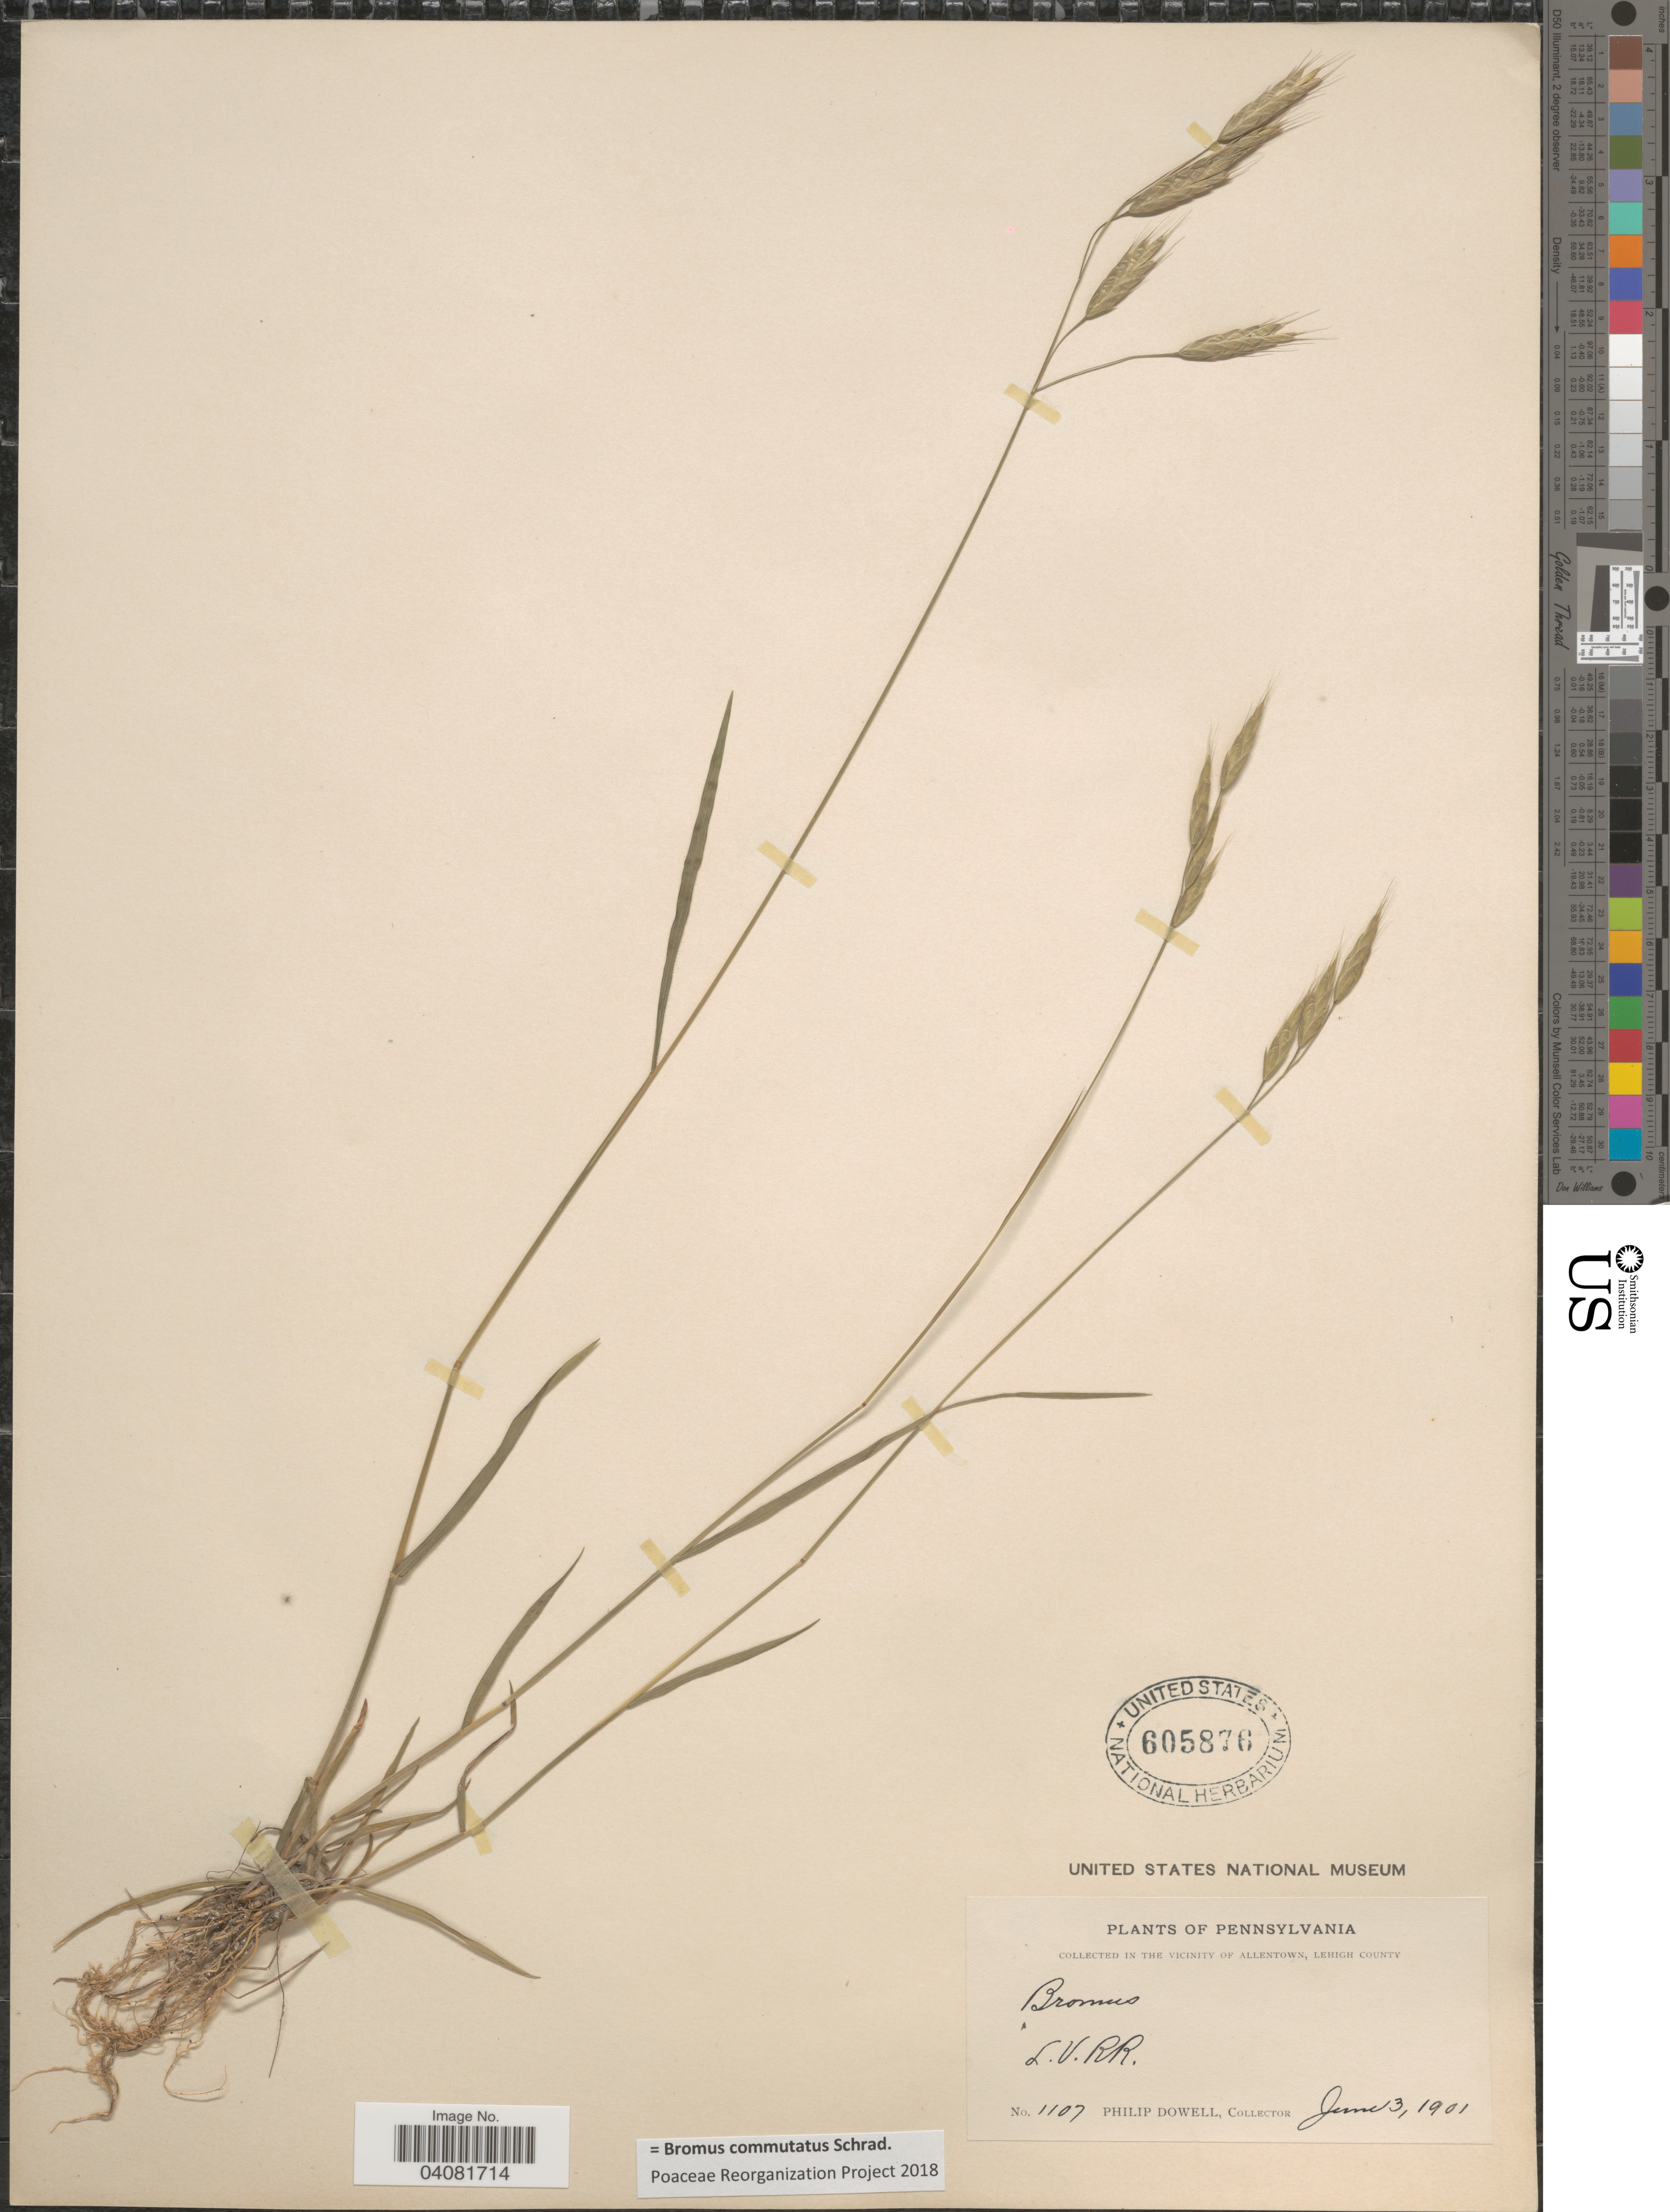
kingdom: Plantae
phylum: Tracheophyta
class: Liliopsida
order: Poales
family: Poaceae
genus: Bromus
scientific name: Bromus commutatus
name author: Schrad.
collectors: P. Dowell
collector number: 1107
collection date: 1901-06-03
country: United States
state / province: Pennsylvania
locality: In the vicinity of Allentown, Lehigh County. L.V.RR.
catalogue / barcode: US 605876